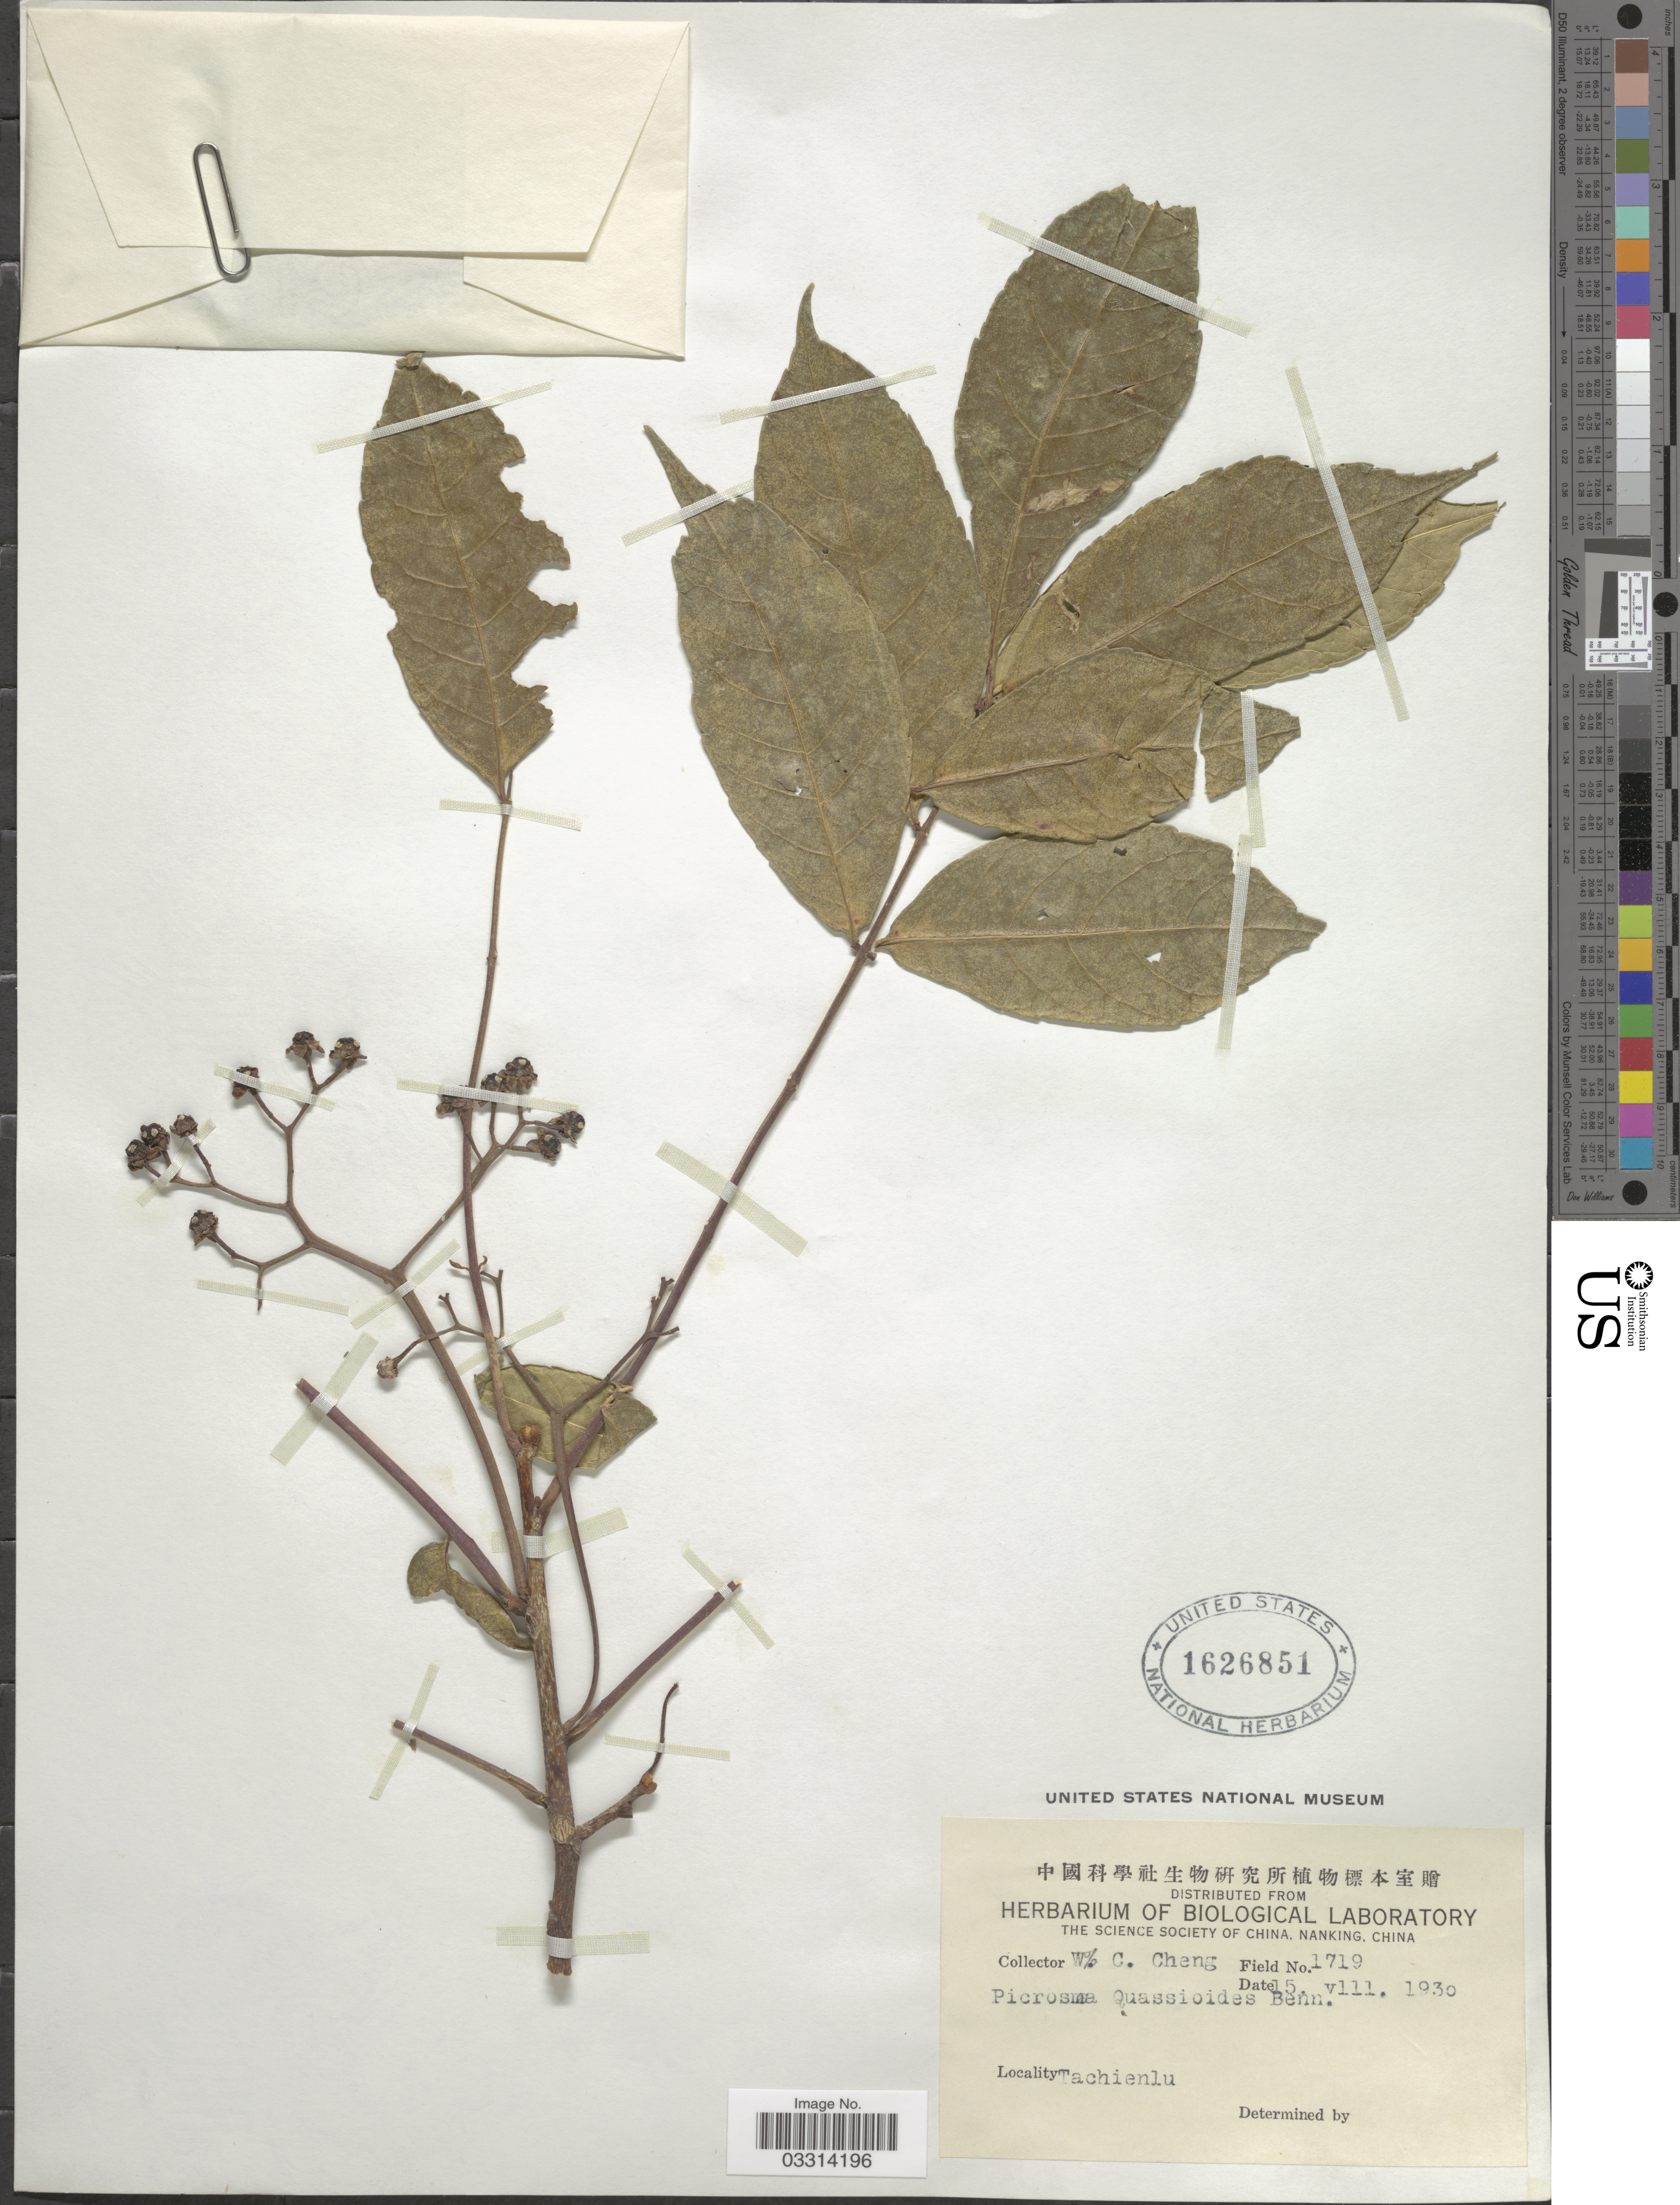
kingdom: Plantae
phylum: Tracheophyta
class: Magnoliopsida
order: Sapindales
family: Simaroubaceae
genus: Picrasma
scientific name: Picrasma quassioides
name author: (D. Don) Benn.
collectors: W. C. Cheng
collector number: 1719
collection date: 1930-08-15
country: China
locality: Tachienlu.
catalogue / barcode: US 1626851